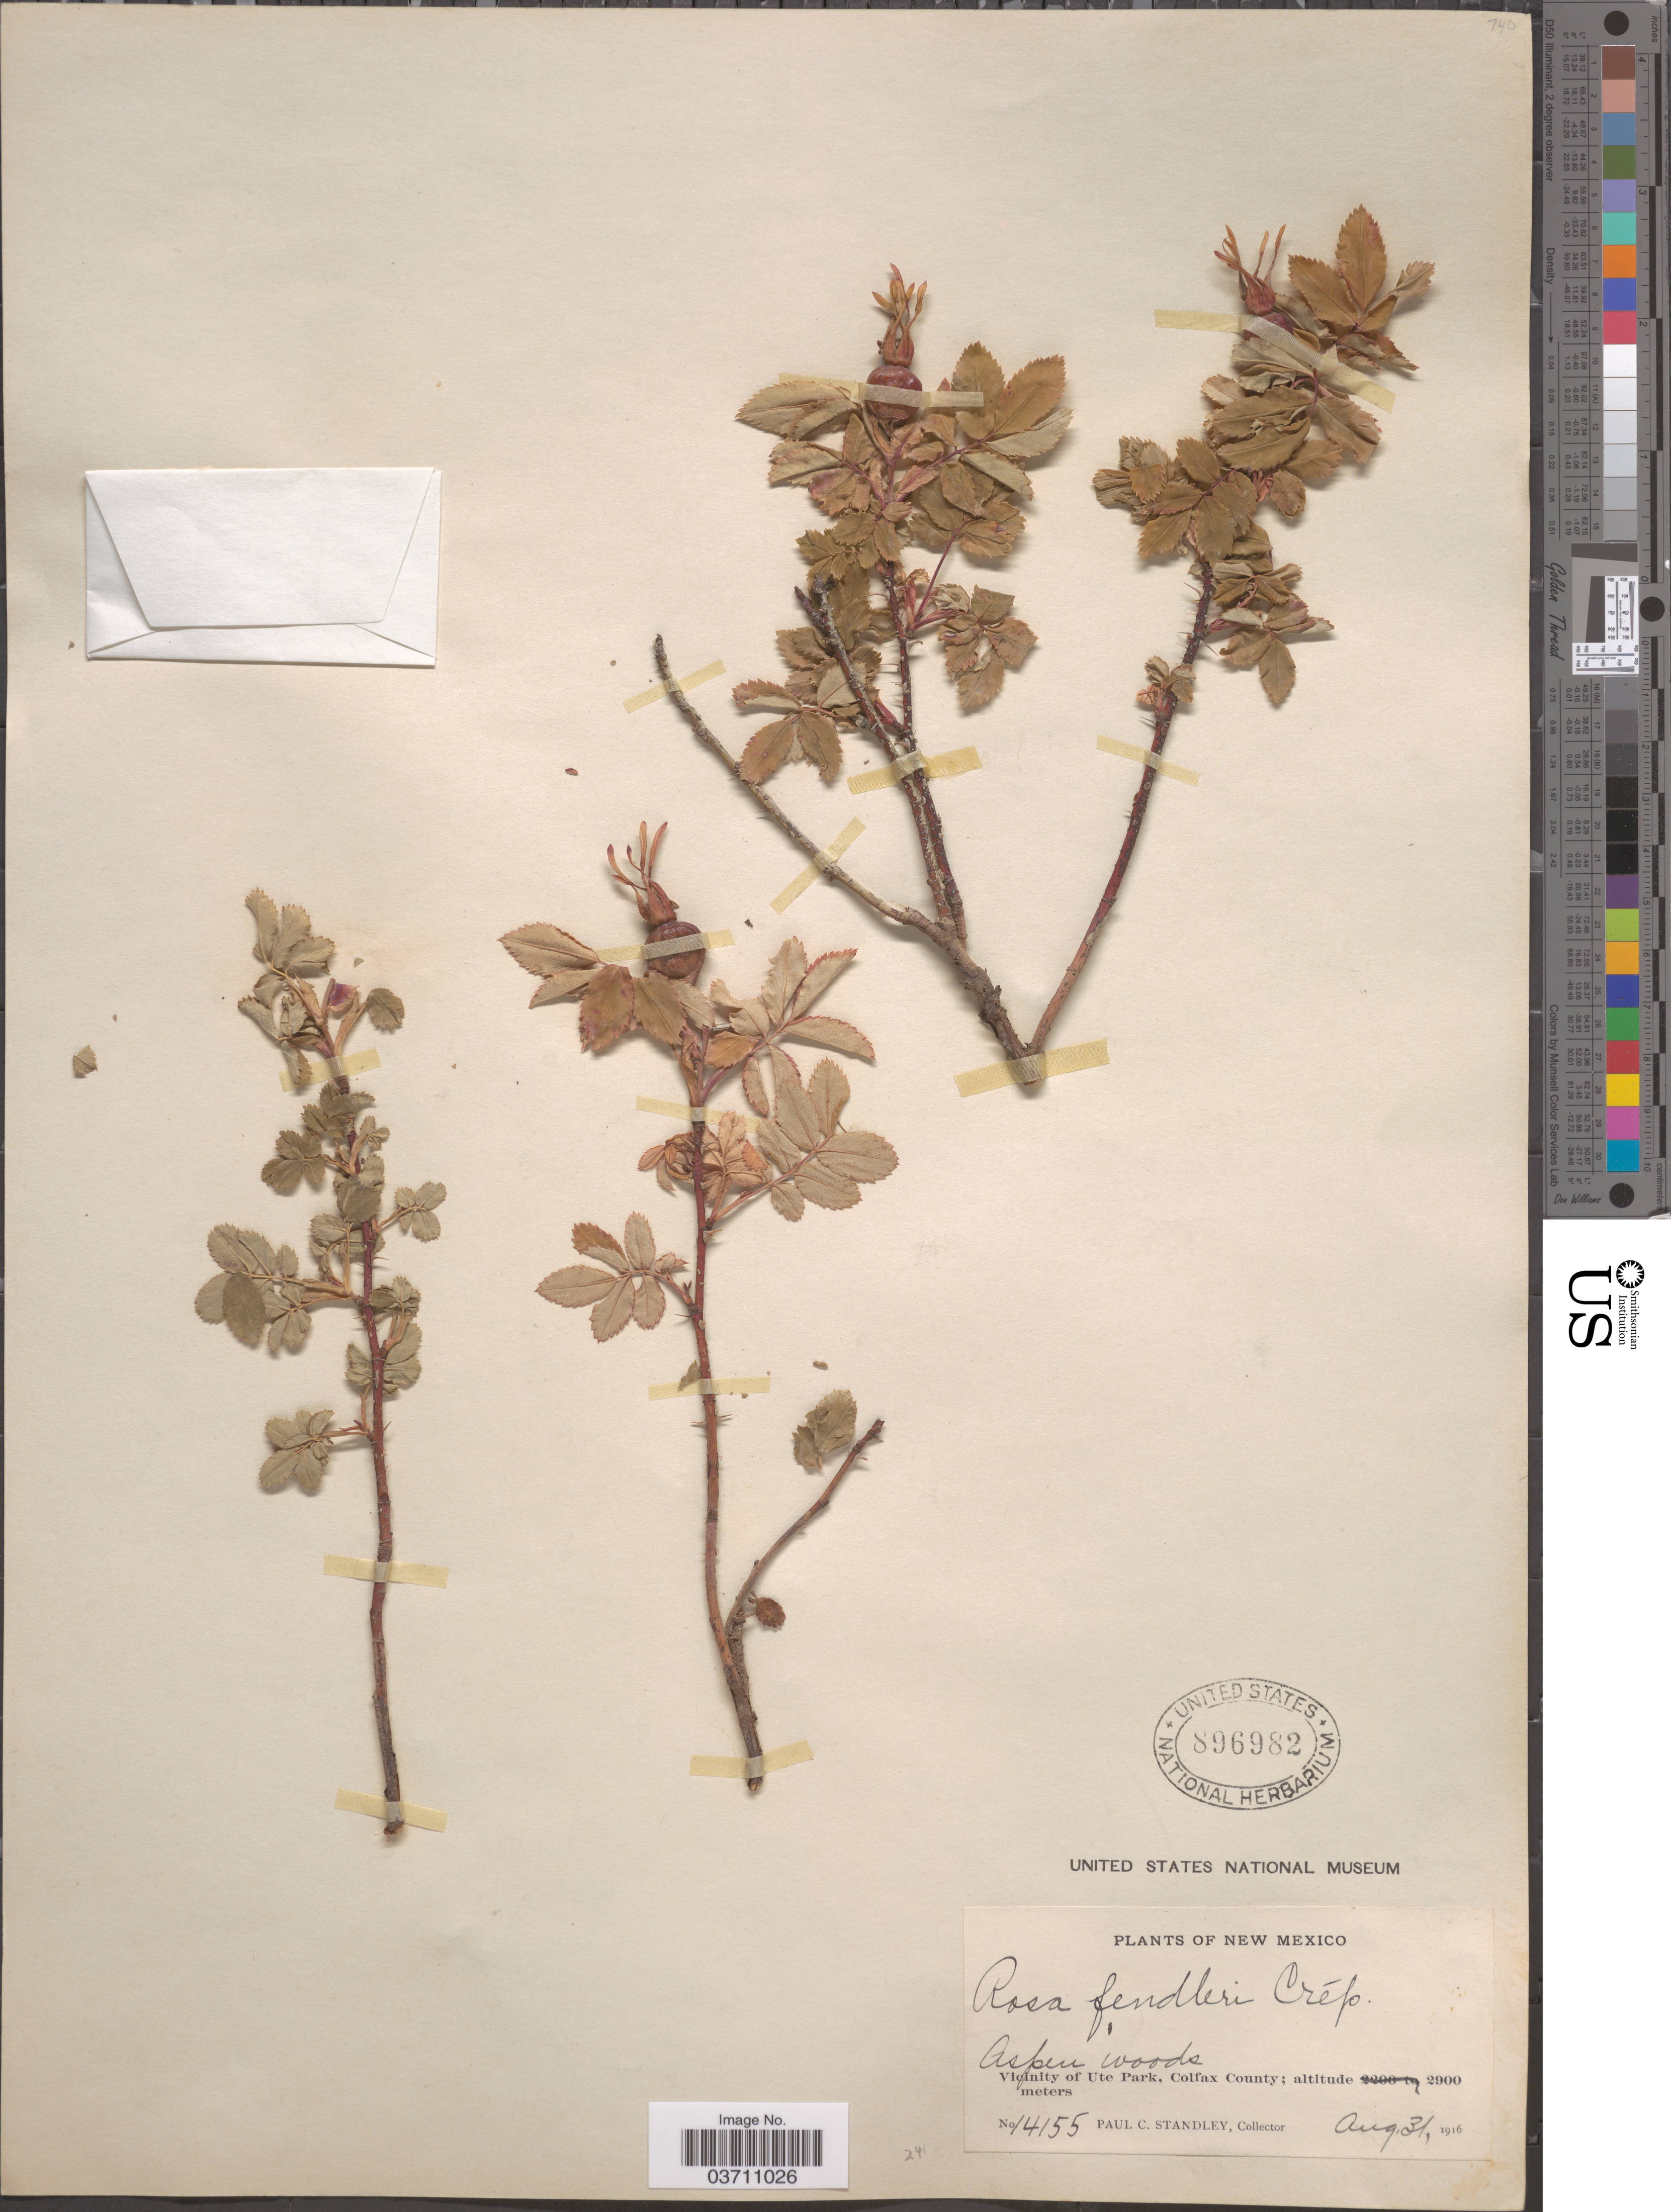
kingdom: Plantae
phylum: Tracheophyta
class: Magnoliopsida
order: Rosales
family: Rosaceae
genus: Rosa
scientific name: Rosa fendleri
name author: Crép.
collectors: P. C. Standley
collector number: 14155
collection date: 1916-08-31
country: United States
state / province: New Mexico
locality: Aspen woods. Vicinity of Ute Park, Colfax County.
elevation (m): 2900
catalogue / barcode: US 896982